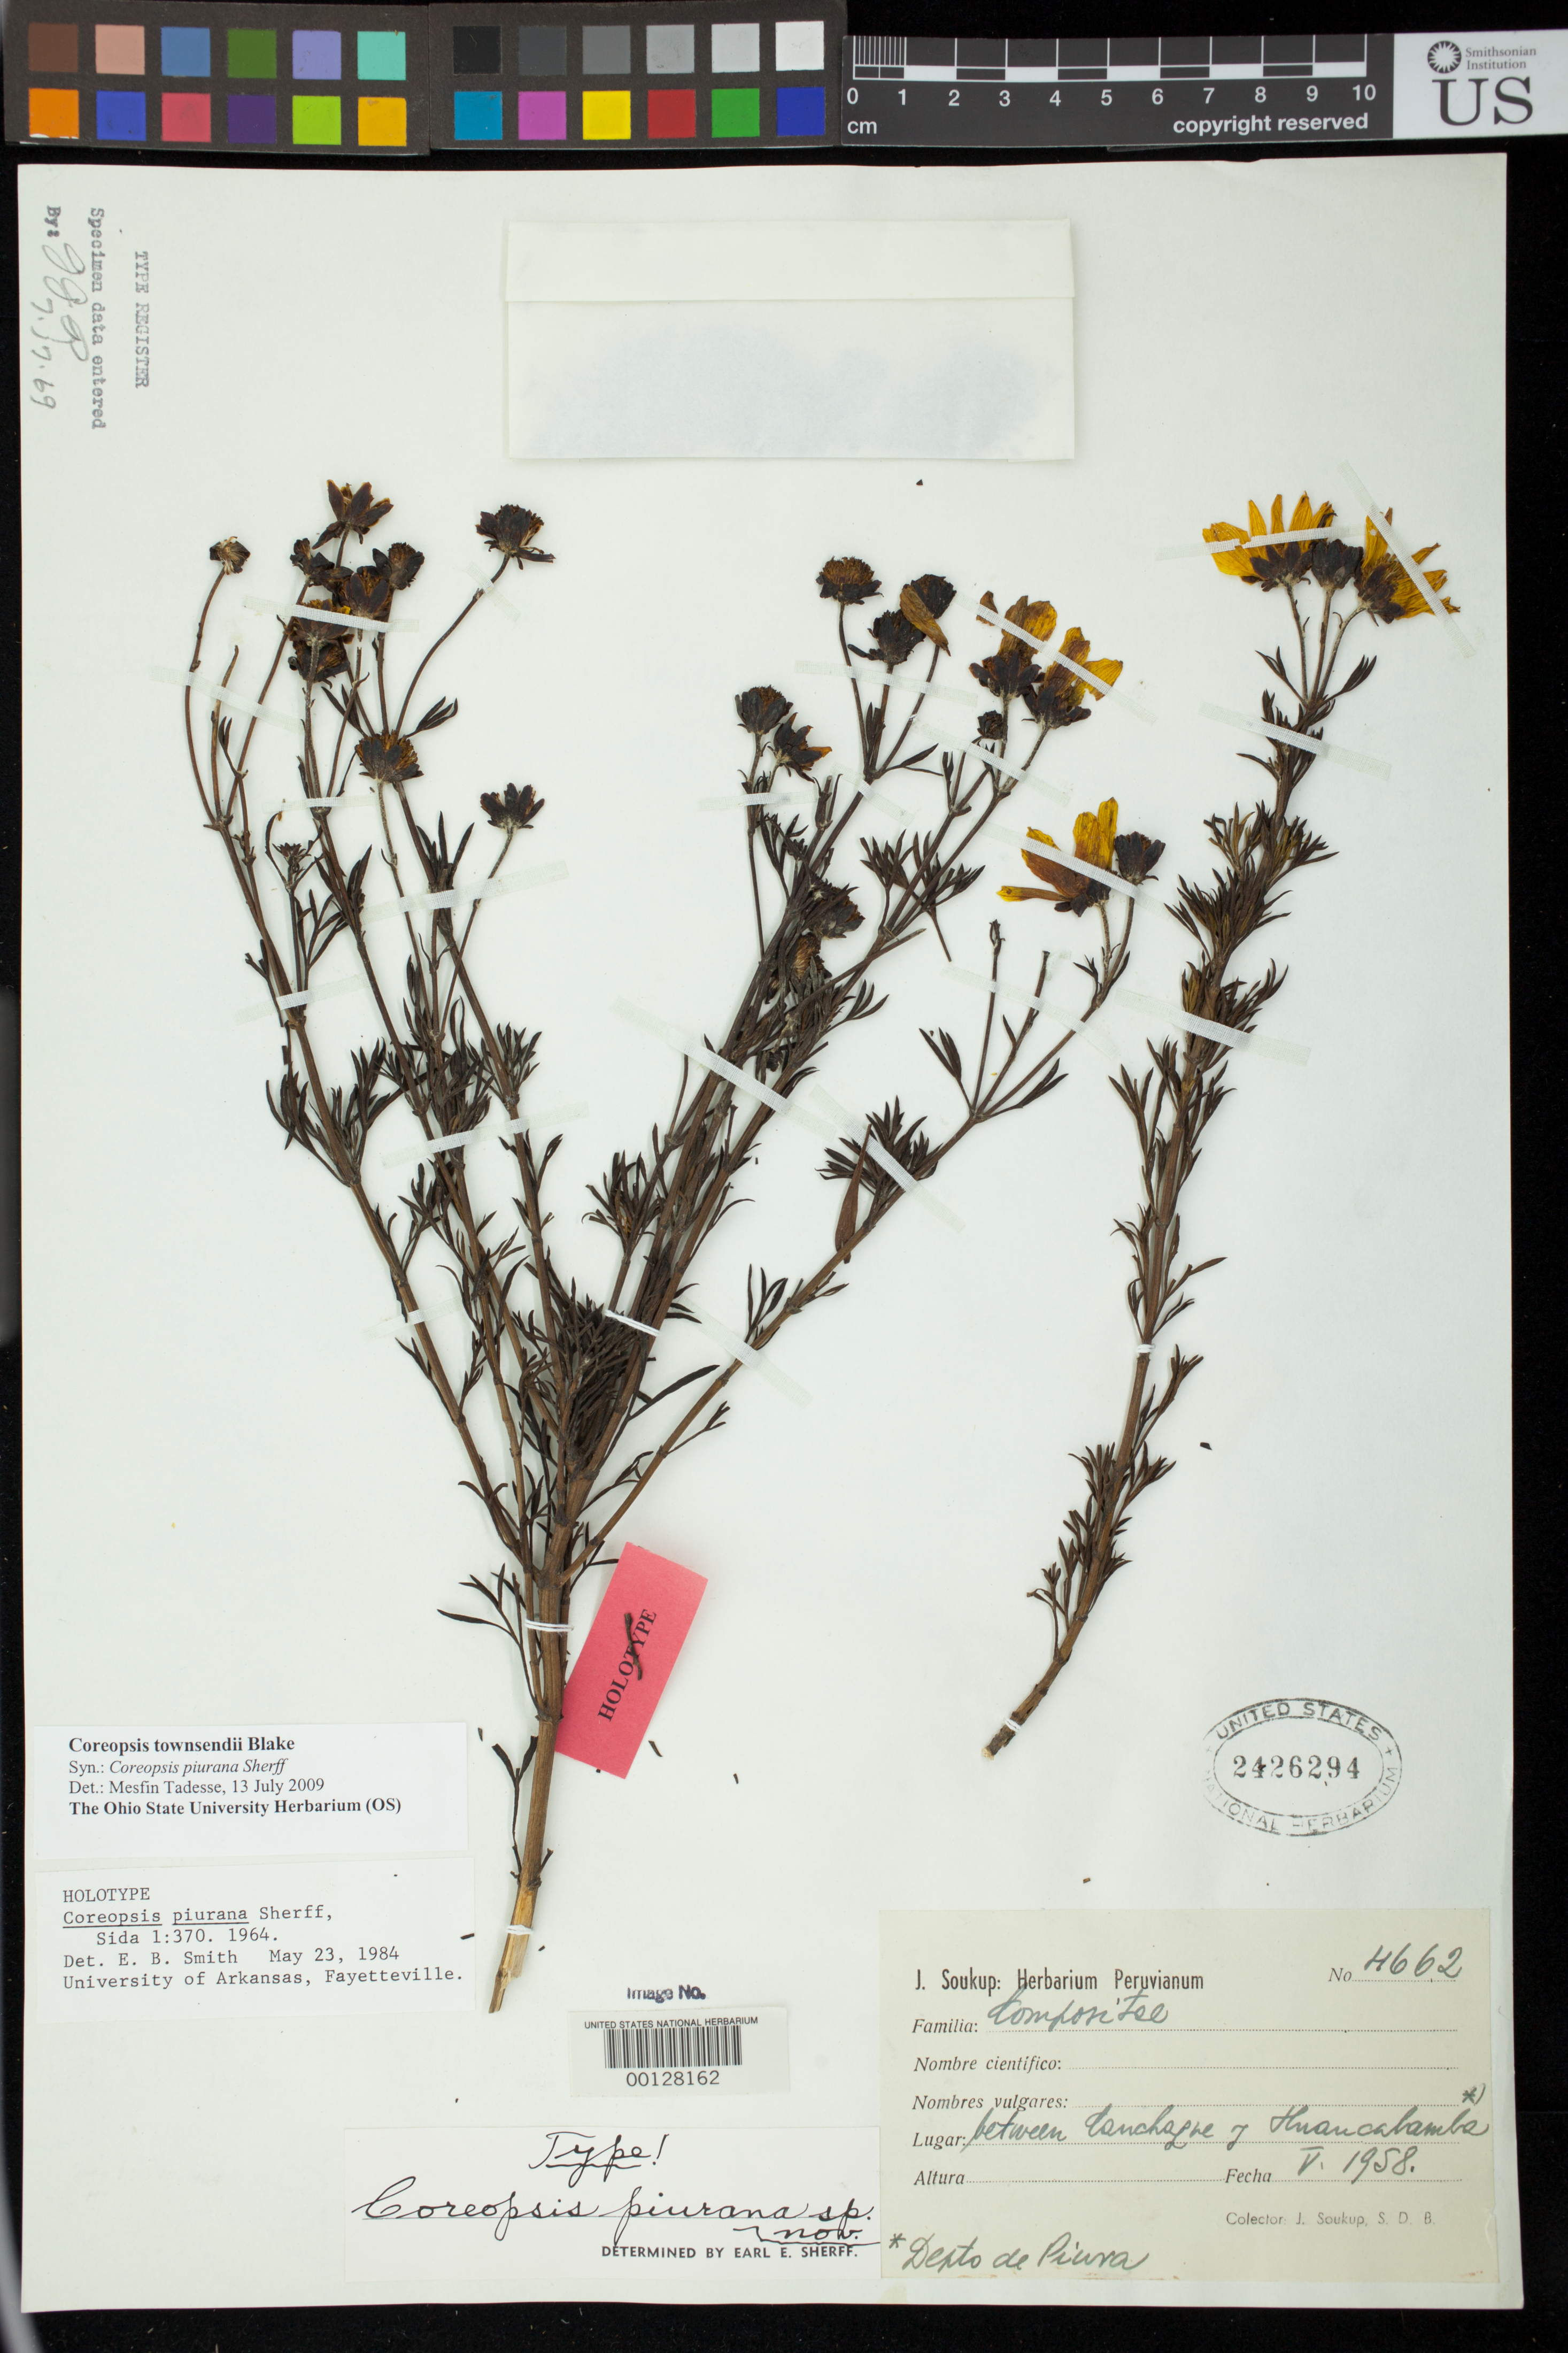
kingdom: Plantae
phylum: Tracheophyta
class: Magnoliopsida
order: Asterales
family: Asteraceae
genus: Coreopsis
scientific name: Coreopsis piurana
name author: Sherff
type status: Holotype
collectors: J. J. Soukup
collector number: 4662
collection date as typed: May 1958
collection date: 1958-05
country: Peru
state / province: Piura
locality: Huancabamba.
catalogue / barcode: US 2426294